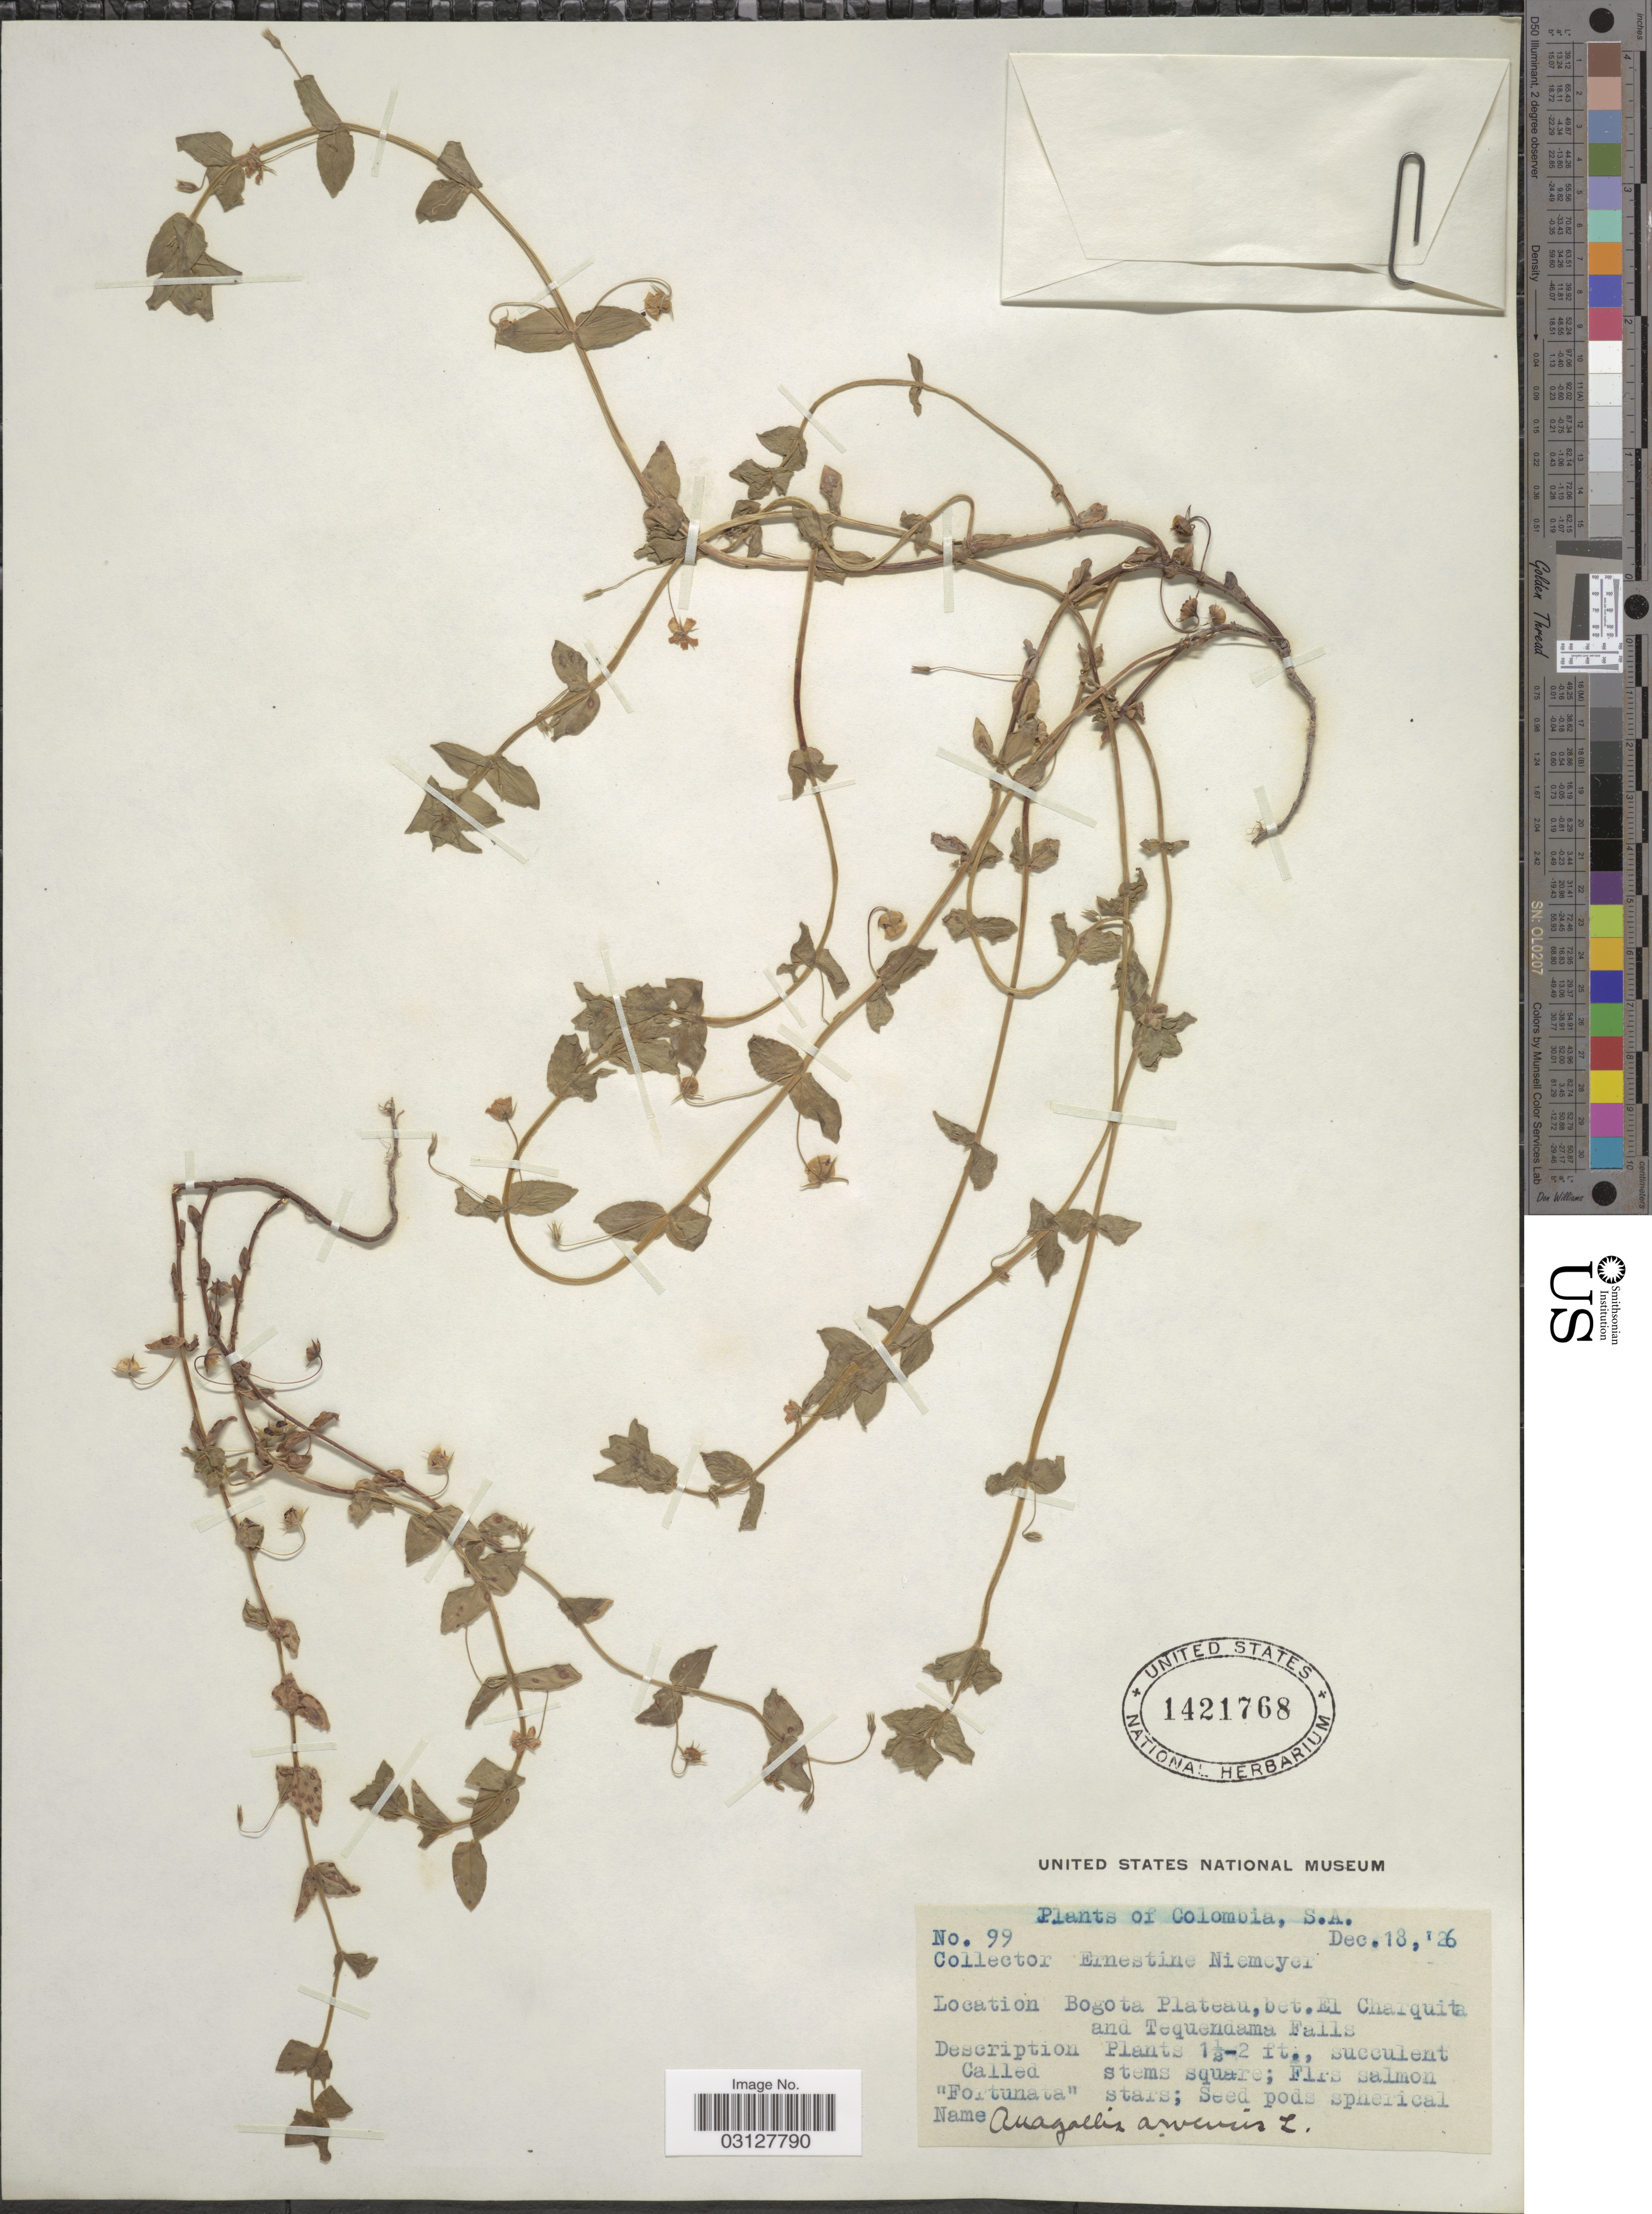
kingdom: Plantae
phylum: Tracheophyta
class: Magnoliopsida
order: Ericales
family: Primulaceae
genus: Anagallis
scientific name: Anagallis arvensis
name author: L.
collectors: E. H. Niemeyer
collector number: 99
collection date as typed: Transcribed d/m/y: 18/12/26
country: Colombia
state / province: Bogota D.C.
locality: Bogota Plateau, bet. El Charquita and Tequendama Falls.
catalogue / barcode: US 1421768